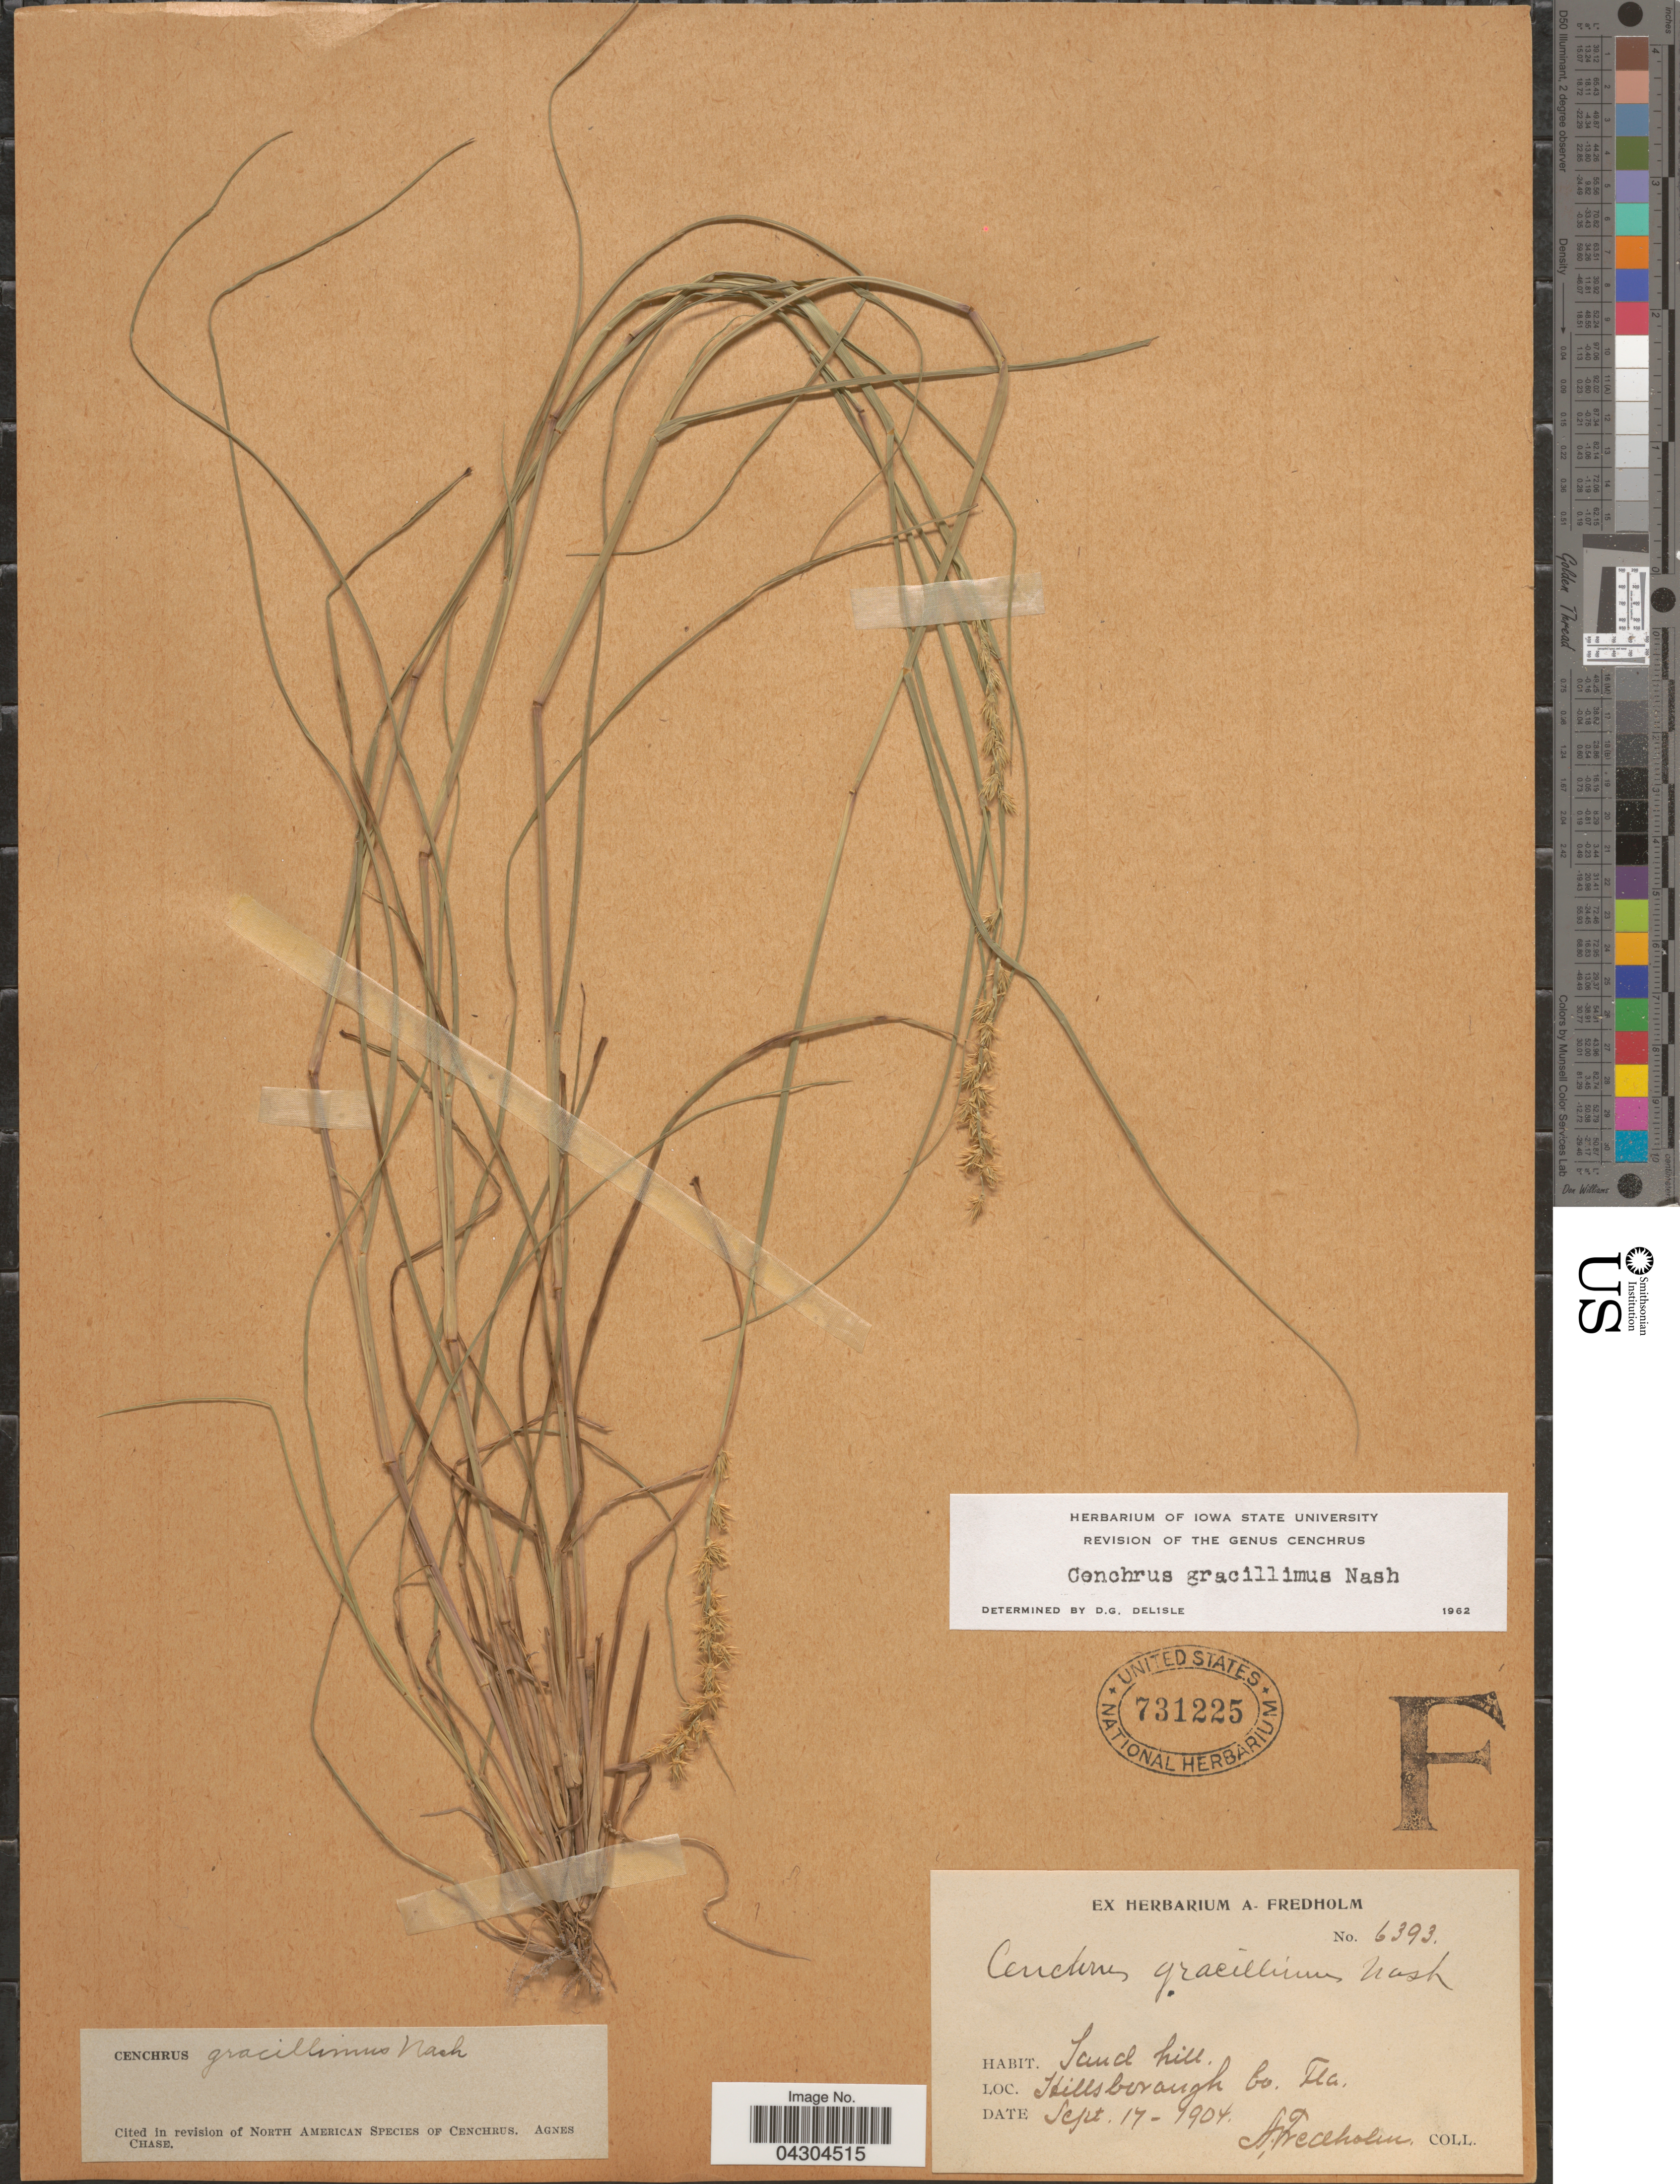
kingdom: Plantae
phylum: Tracheophyta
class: Liliopsida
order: Poales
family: Poaceae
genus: Cenchrus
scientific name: Cenchrus gracillimus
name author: Nash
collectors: A. Fredholm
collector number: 6393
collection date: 1904-09-17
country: United States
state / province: Florida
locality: Hillborough Co.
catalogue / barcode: US 731225